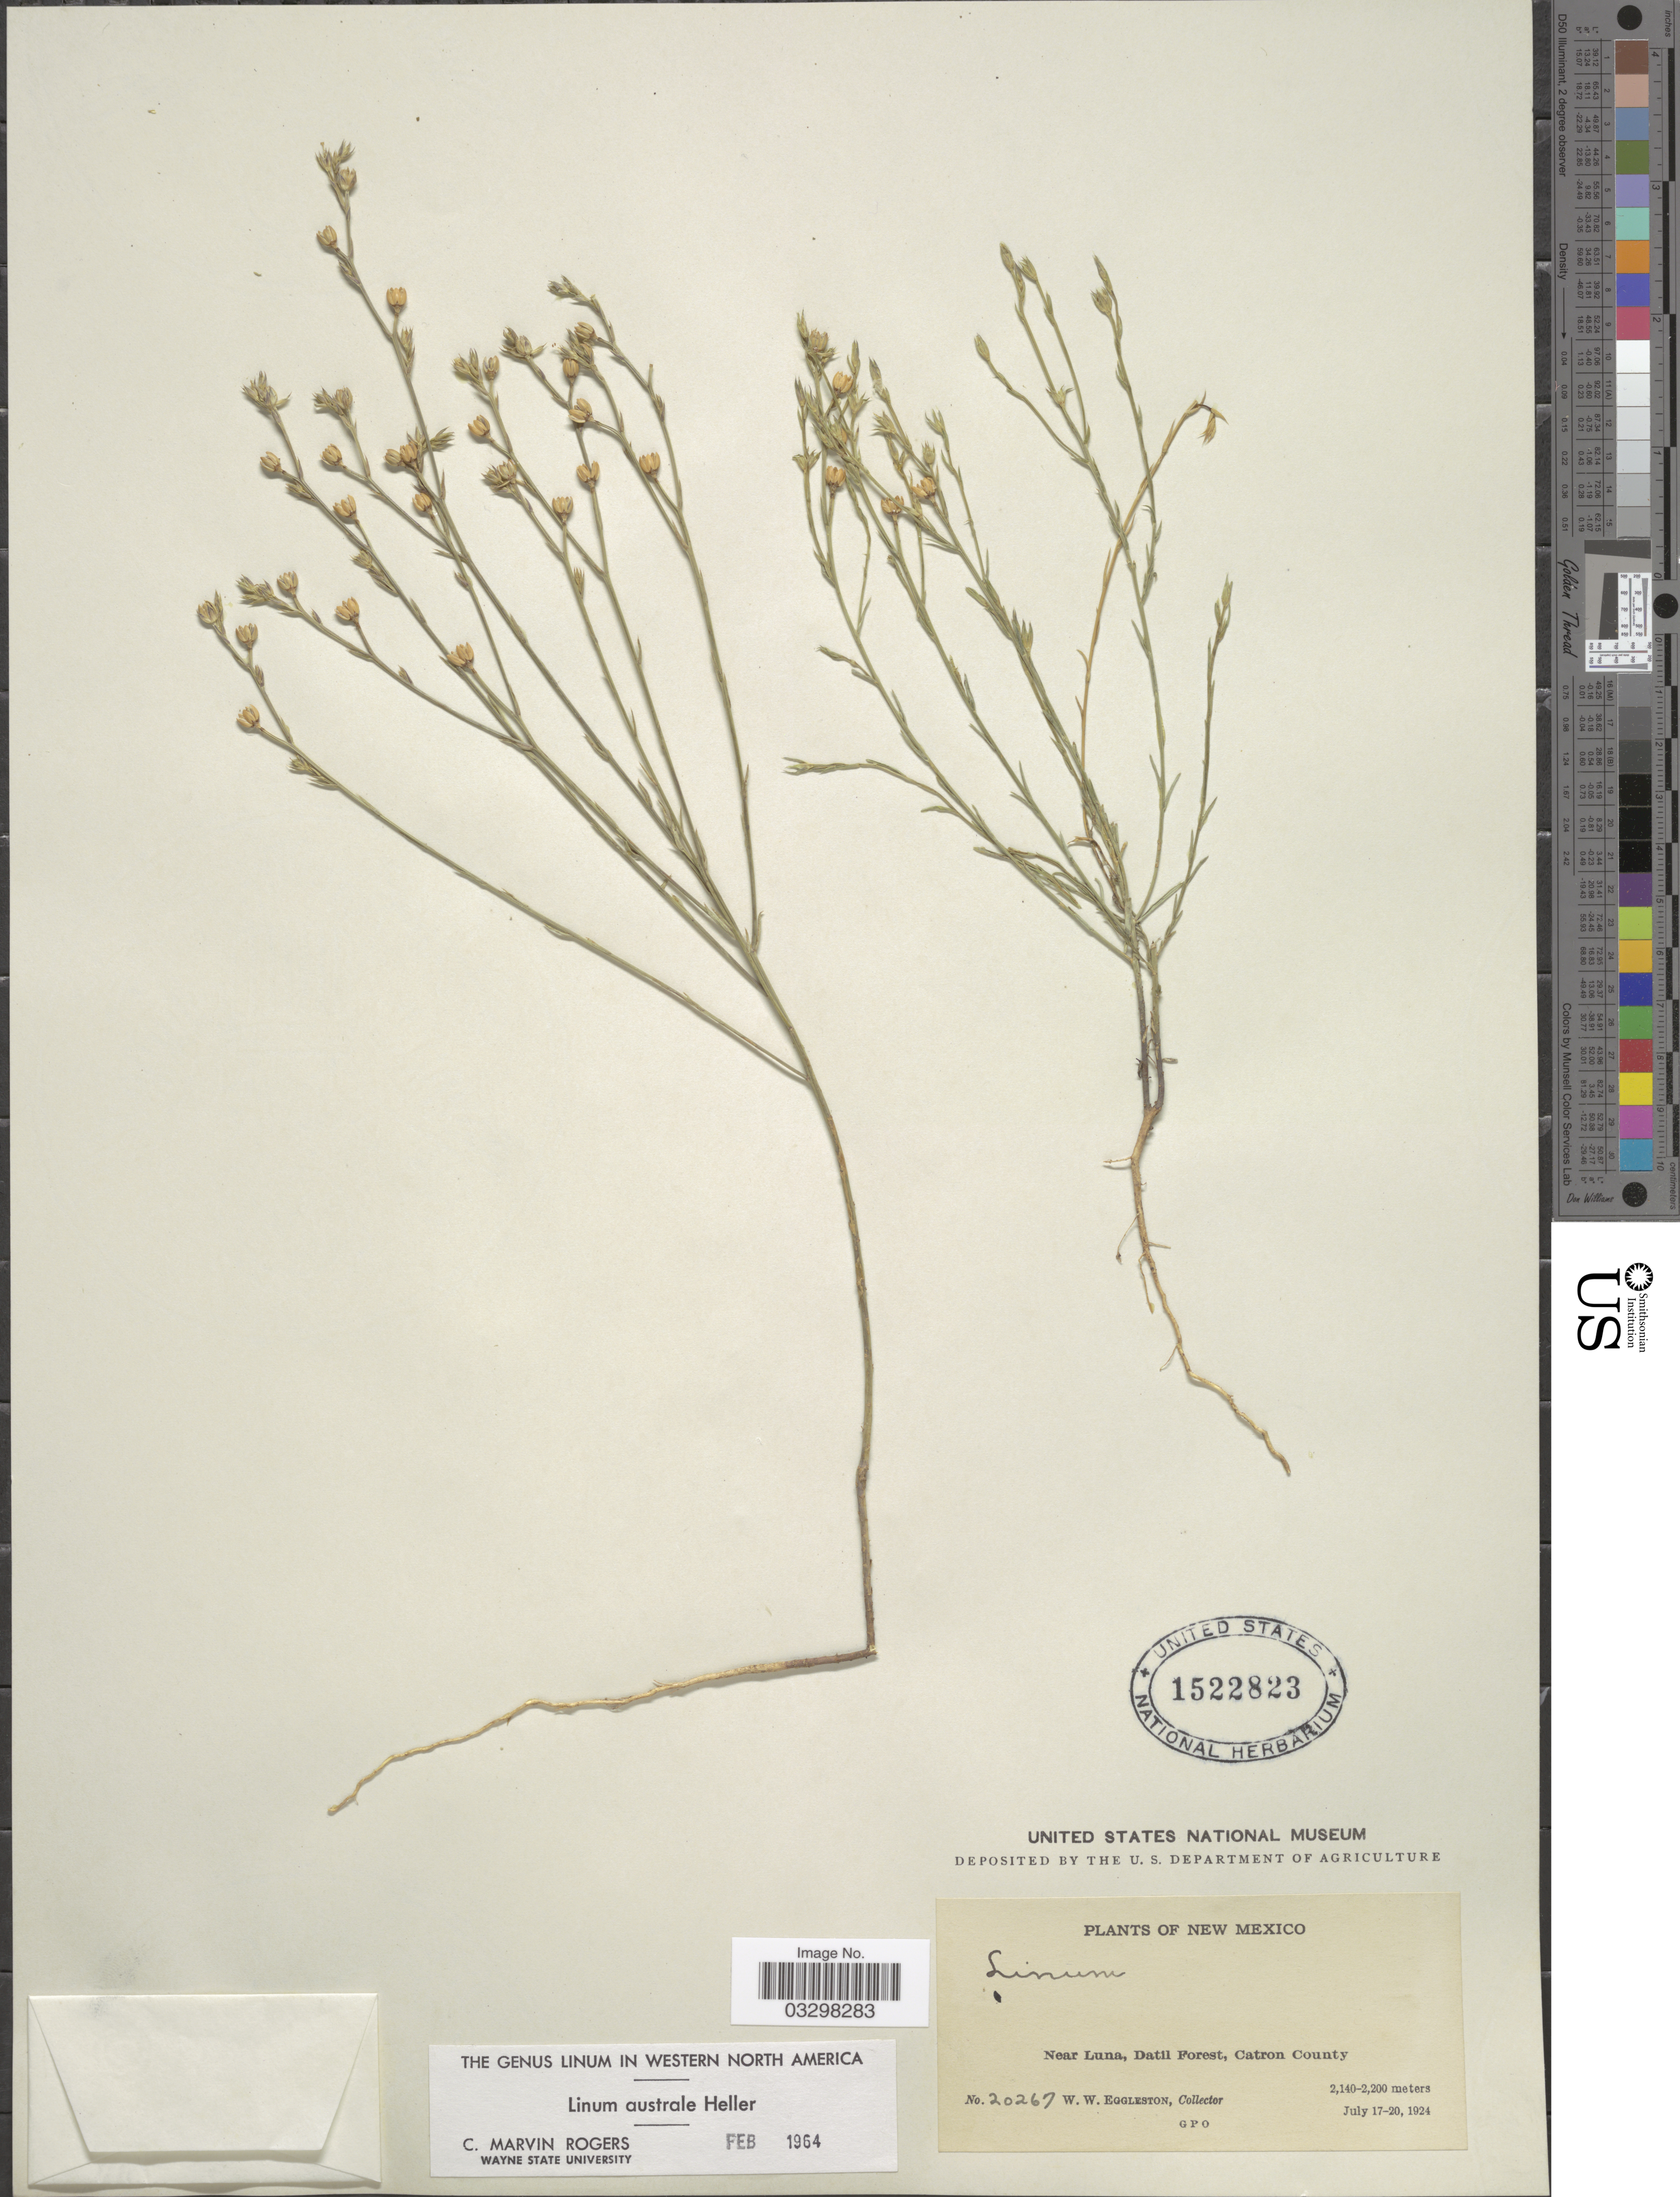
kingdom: Plantae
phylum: Tracheophyta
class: Magnoliopsida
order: Malpighiales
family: Linaceae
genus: Linum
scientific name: Linum australe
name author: A. Heller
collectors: W. W. Eggleston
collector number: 20267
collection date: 1924-07-17/1924-07-20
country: United States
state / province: New Mexico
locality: Near Luna, Datil Forest, Catron County.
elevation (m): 2140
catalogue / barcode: US 1522823